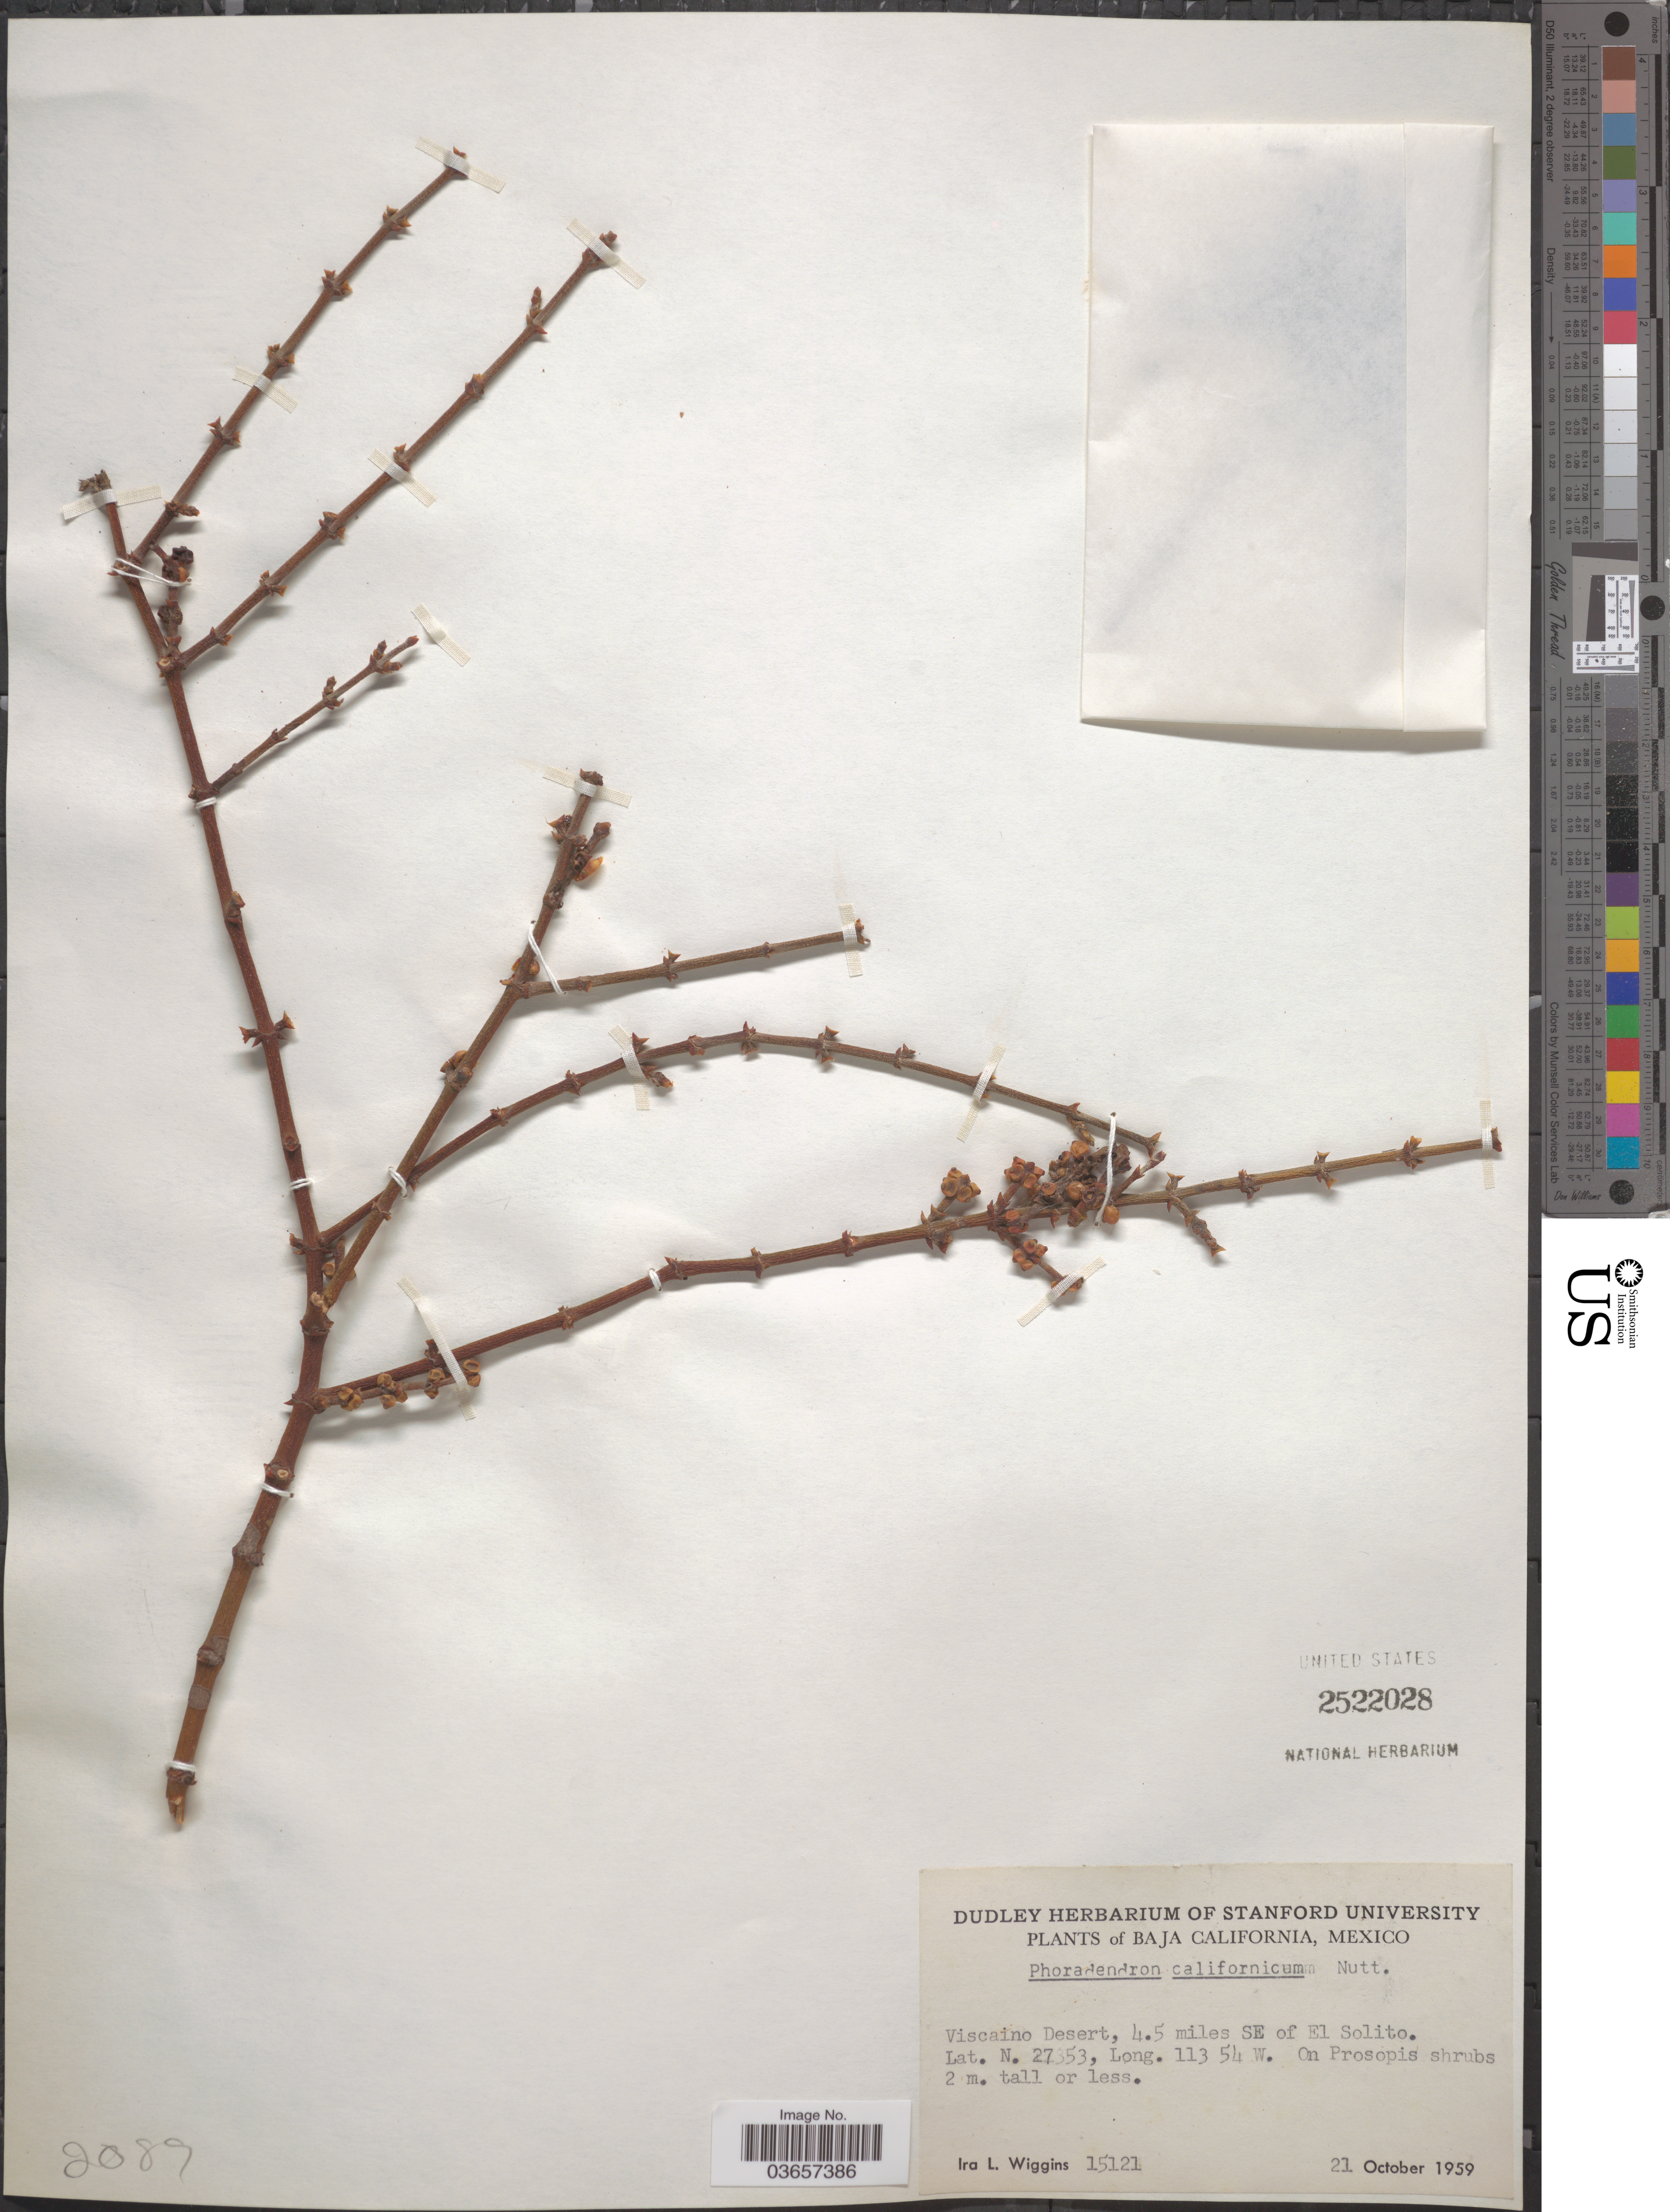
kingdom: Plantae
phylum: Tracheophyta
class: Magnoliopsida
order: Santalales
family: Viscaceae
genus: Phoradendron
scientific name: Phoradendron californicum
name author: Nutt.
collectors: I. L. Wiggins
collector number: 15121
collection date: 1959-10-21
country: Mexico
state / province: Baja California Norte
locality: Viscaino Desert, 4.5 miles SE of El Solito.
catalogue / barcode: US 2522028